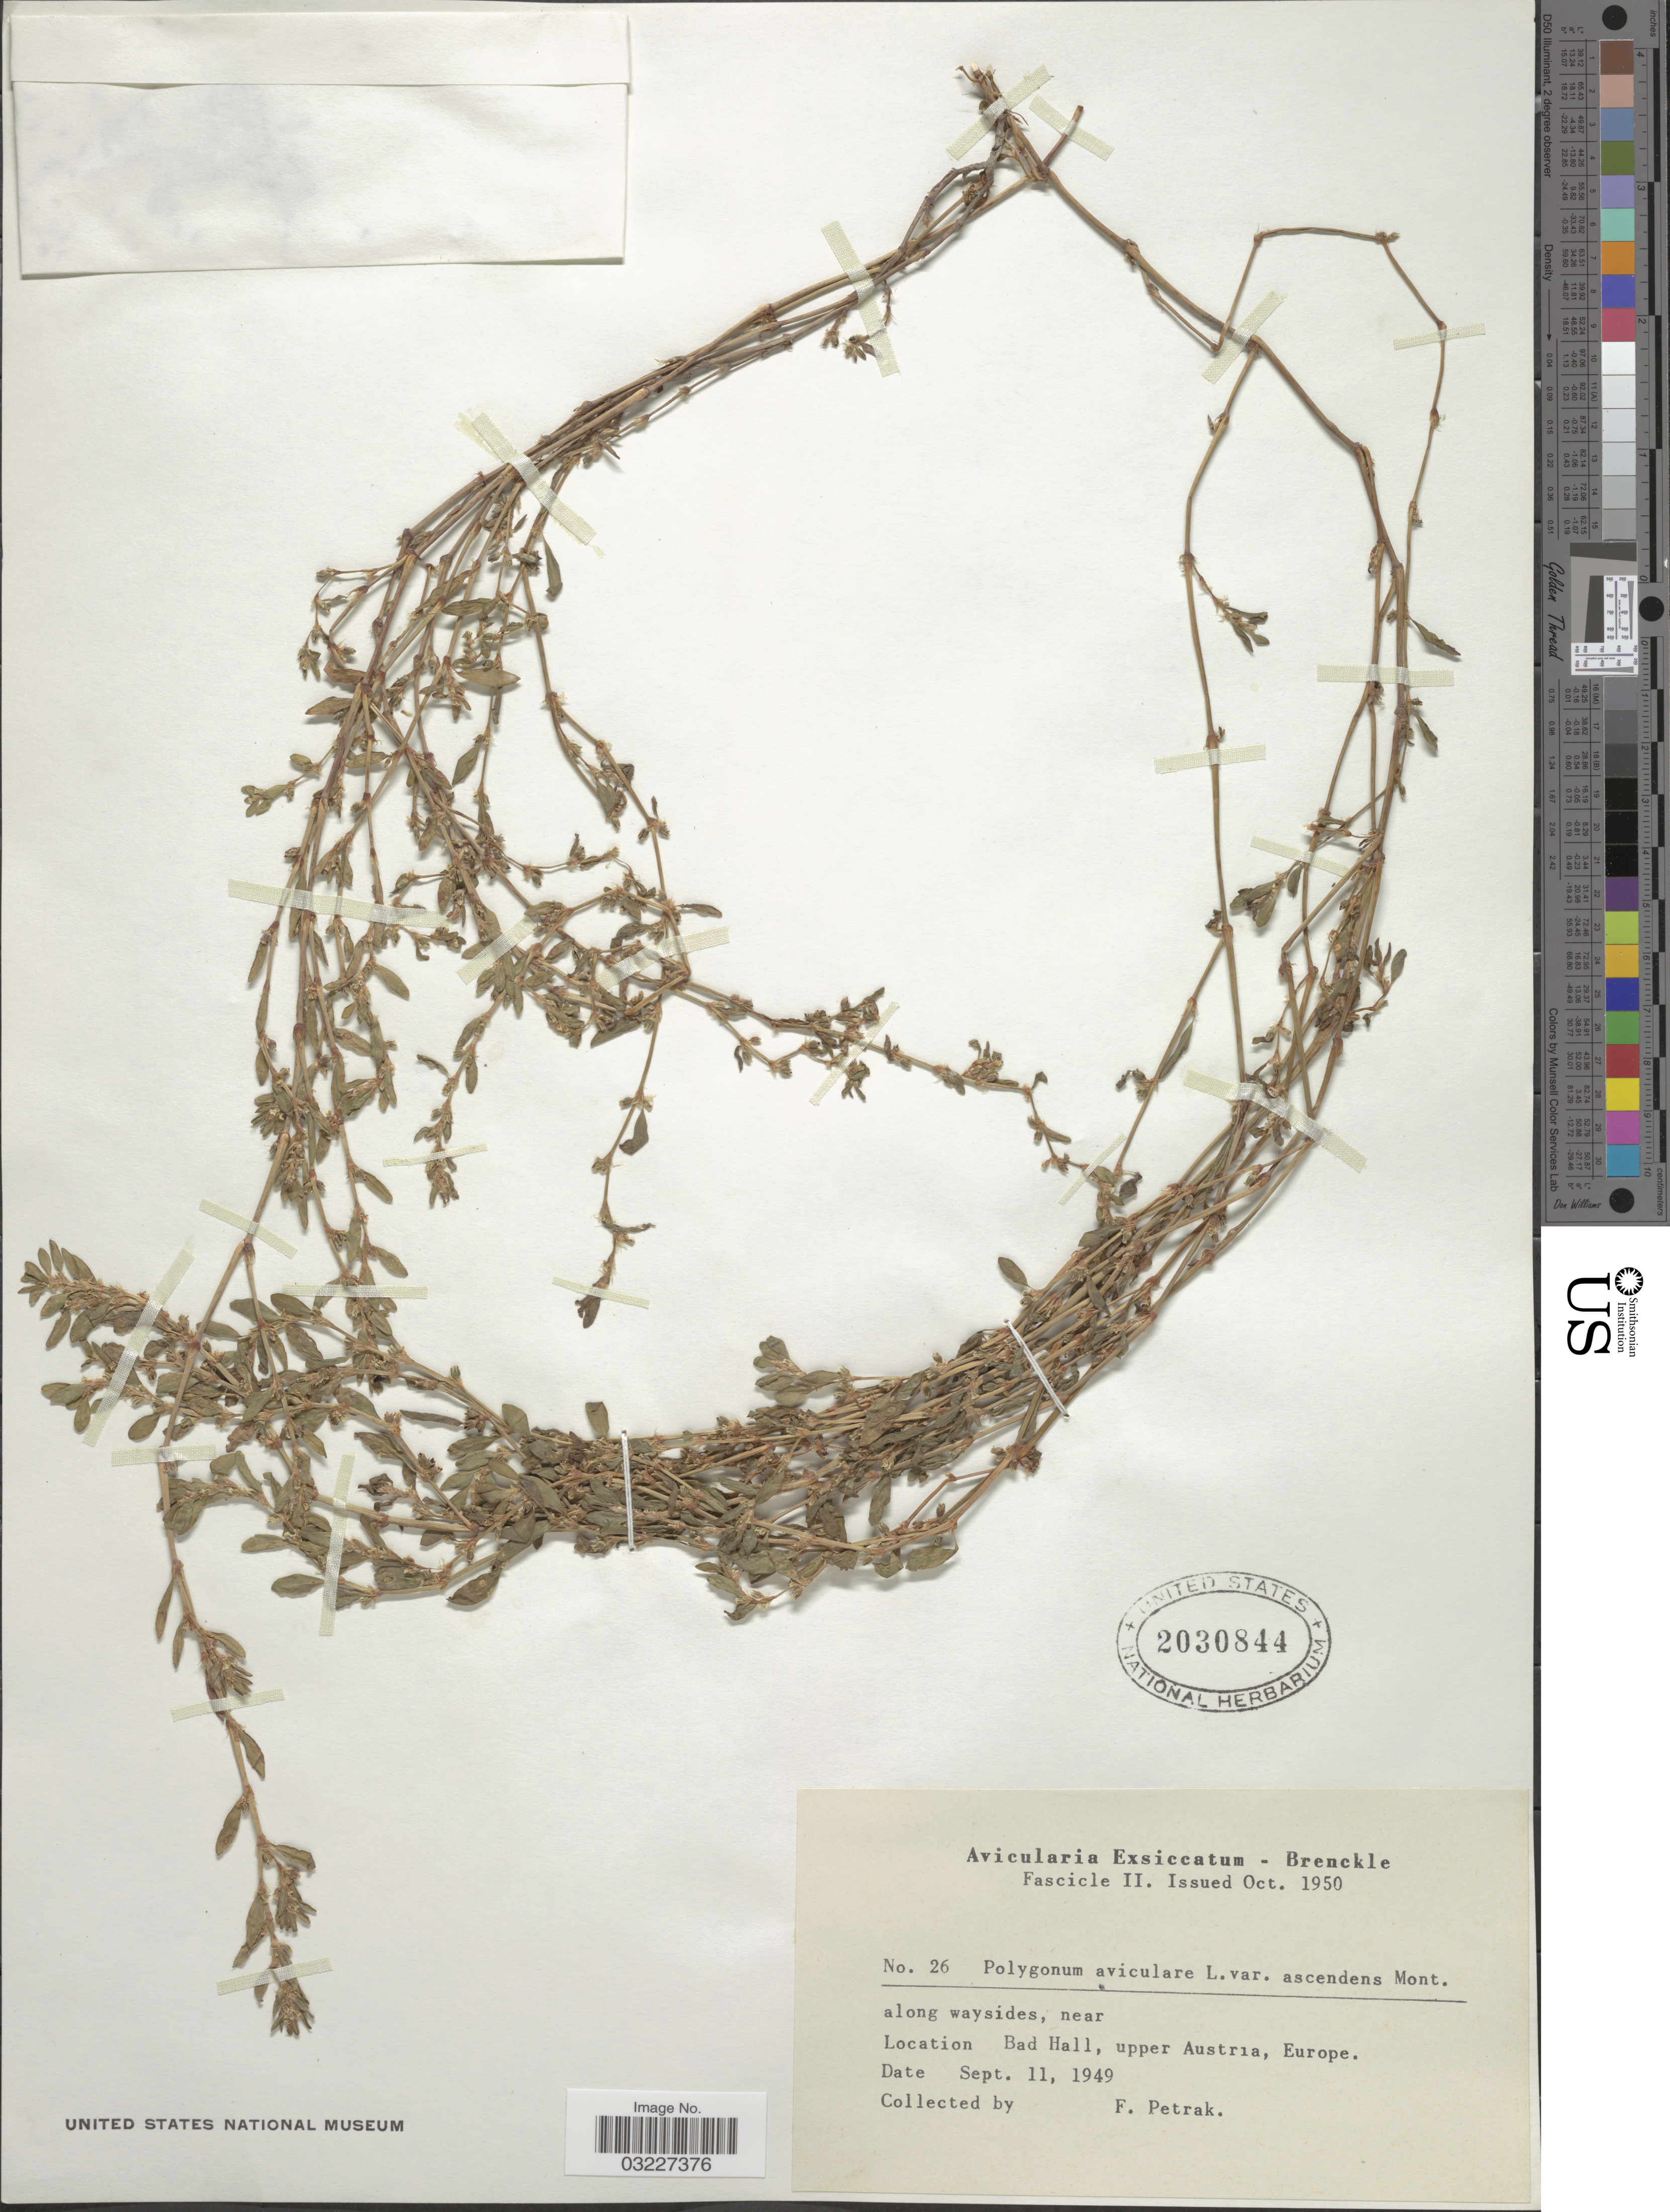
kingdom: Plantae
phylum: Tracheophyta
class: Magnoliopsida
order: Caryophyllales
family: Polygonaceae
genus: Polygonum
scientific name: Polygonum aviculare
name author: L.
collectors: F. Petrak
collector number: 26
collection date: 1949-09-11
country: Austria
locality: Along waysides, near Bad Hall, upper Austria.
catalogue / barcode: US 2030844